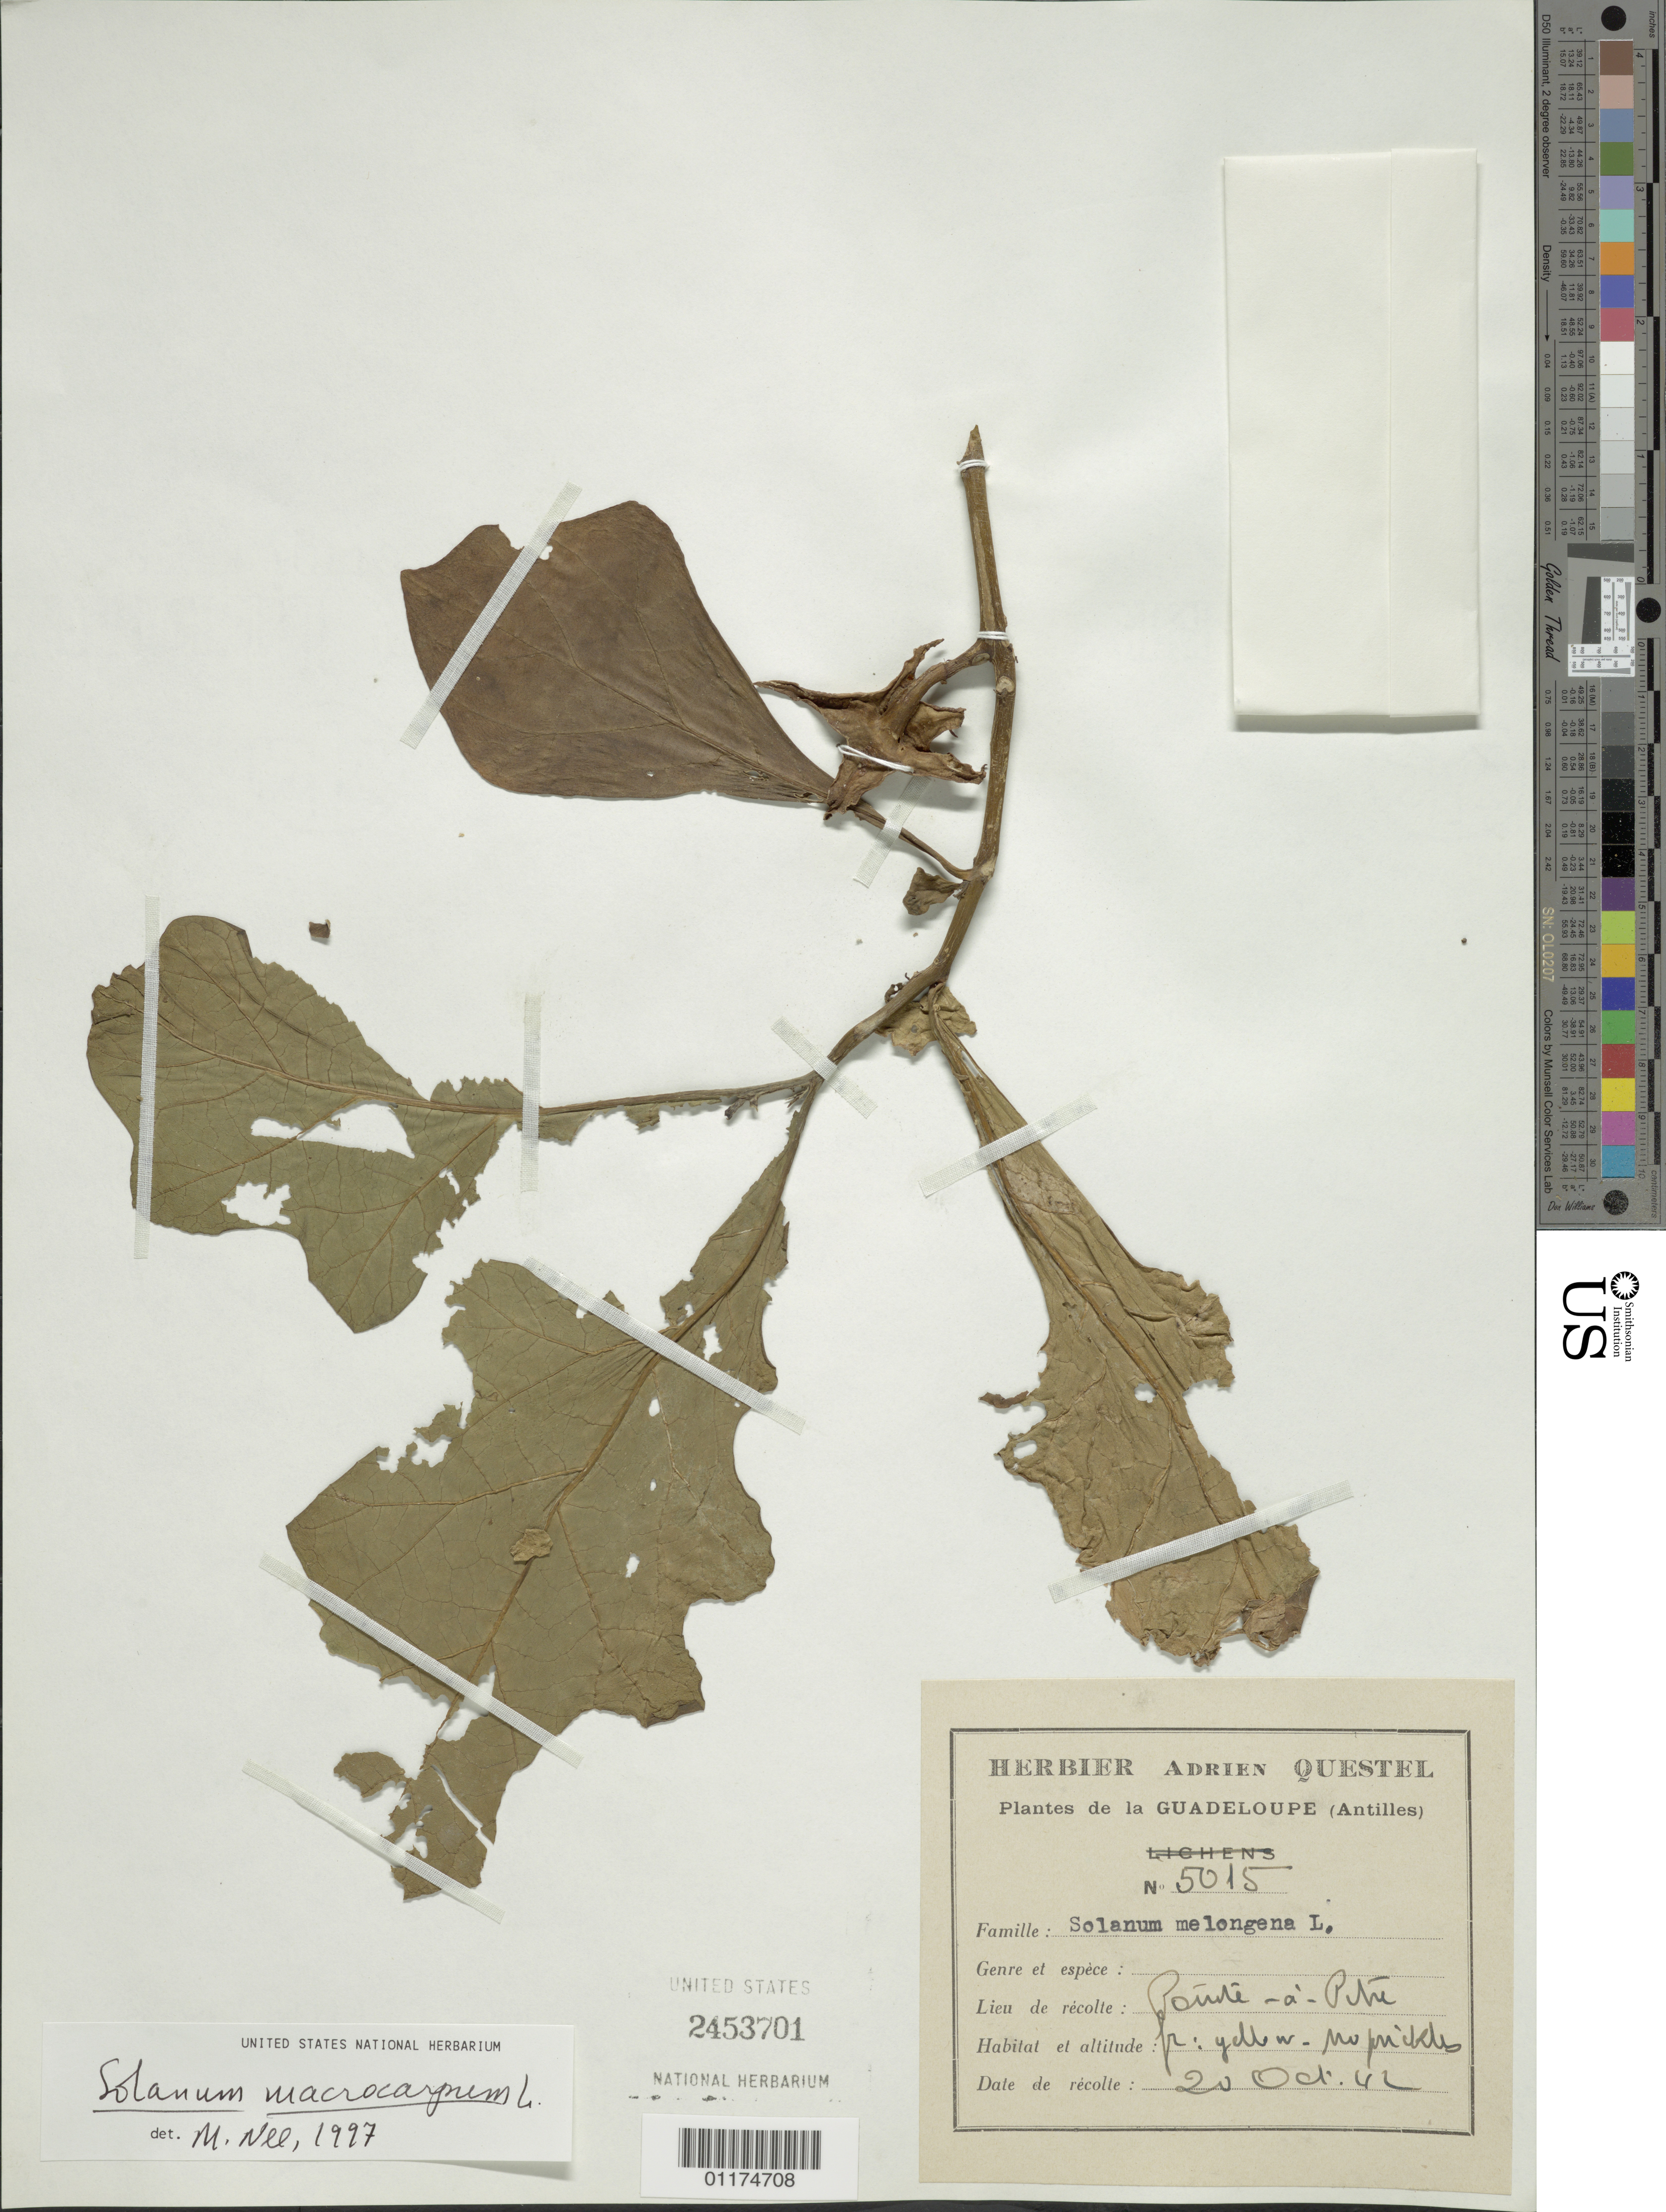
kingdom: Plantae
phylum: Tracheophyta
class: Magnoliopsida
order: Solanales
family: Solanaceae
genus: Solanum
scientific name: Solanum macrocarpon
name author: L.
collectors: A. Questel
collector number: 5015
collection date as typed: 20 Oct 1942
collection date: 1942-10-20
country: Guadeloupe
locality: Pointe-a-Petite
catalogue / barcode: US 2453701